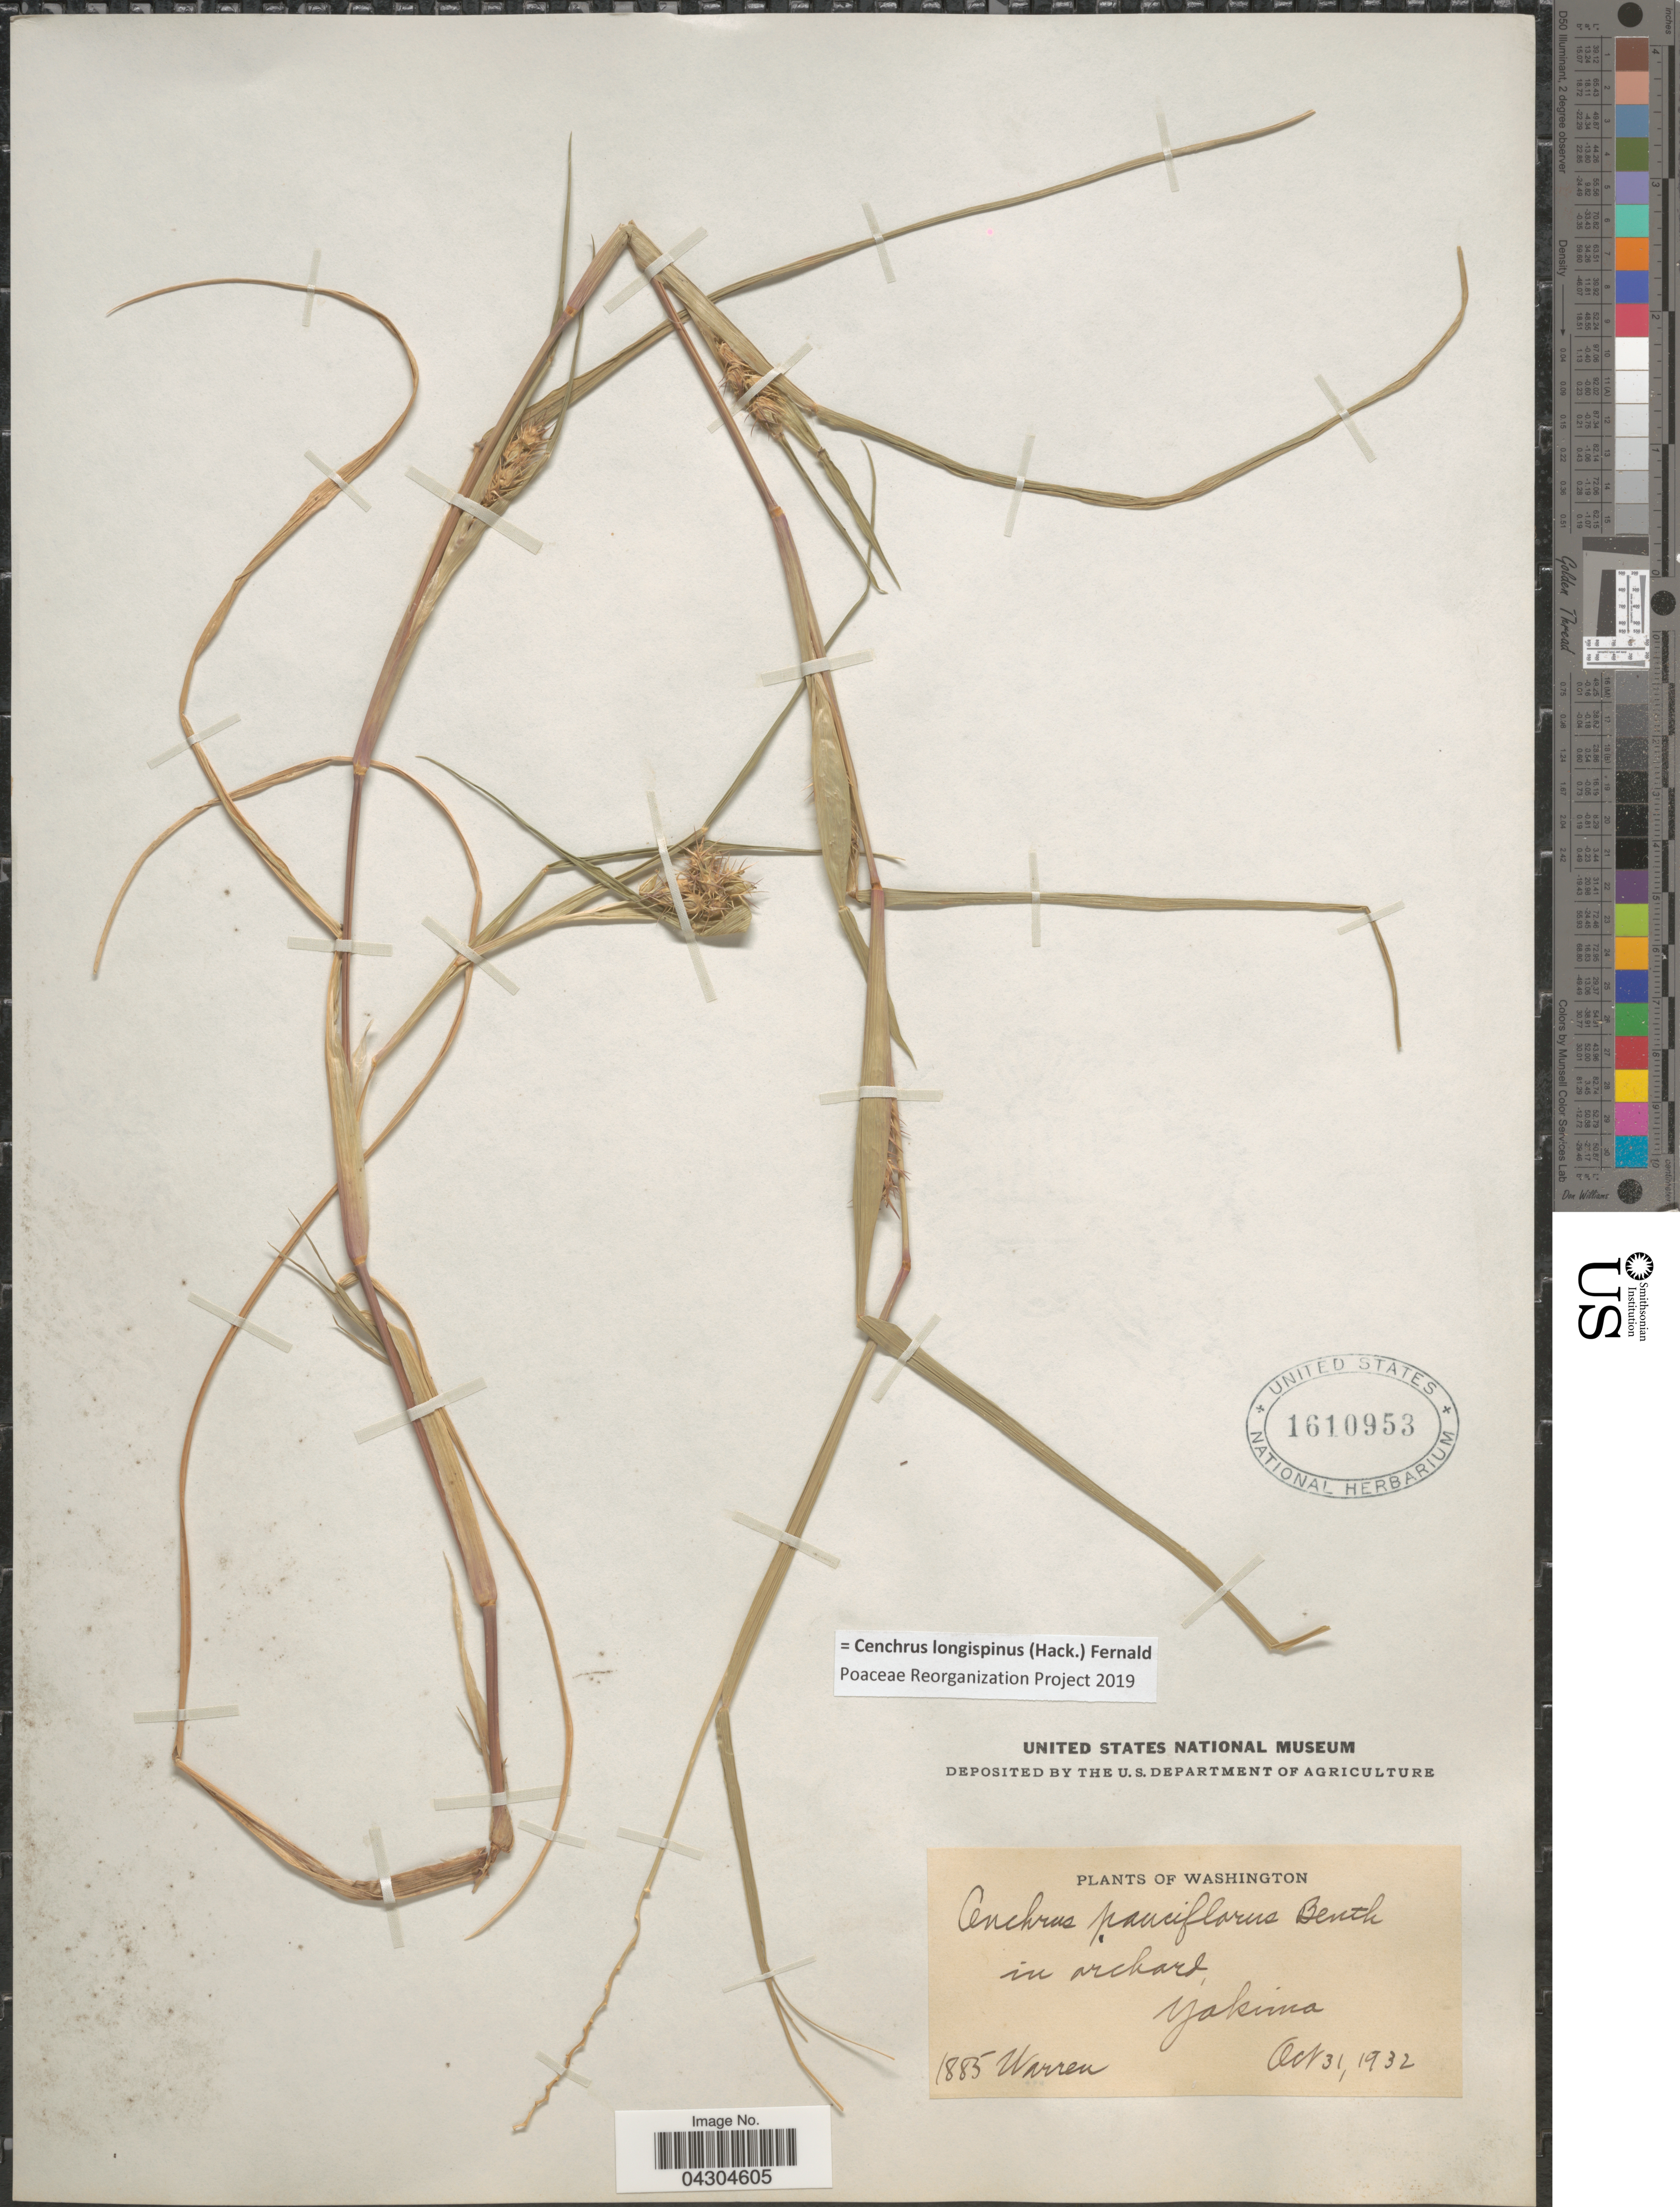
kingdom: Plantae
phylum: Tracheophyta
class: Liliopsida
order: Poales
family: Poaceae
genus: Cenchrus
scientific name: Cenchrus longispinus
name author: (Hack.) Fernald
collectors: -. Warren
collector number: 1885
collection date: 1932-10-31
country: United States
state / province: Washington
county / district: Yakima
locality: In orchard, Yakima.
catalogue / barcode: US 161953